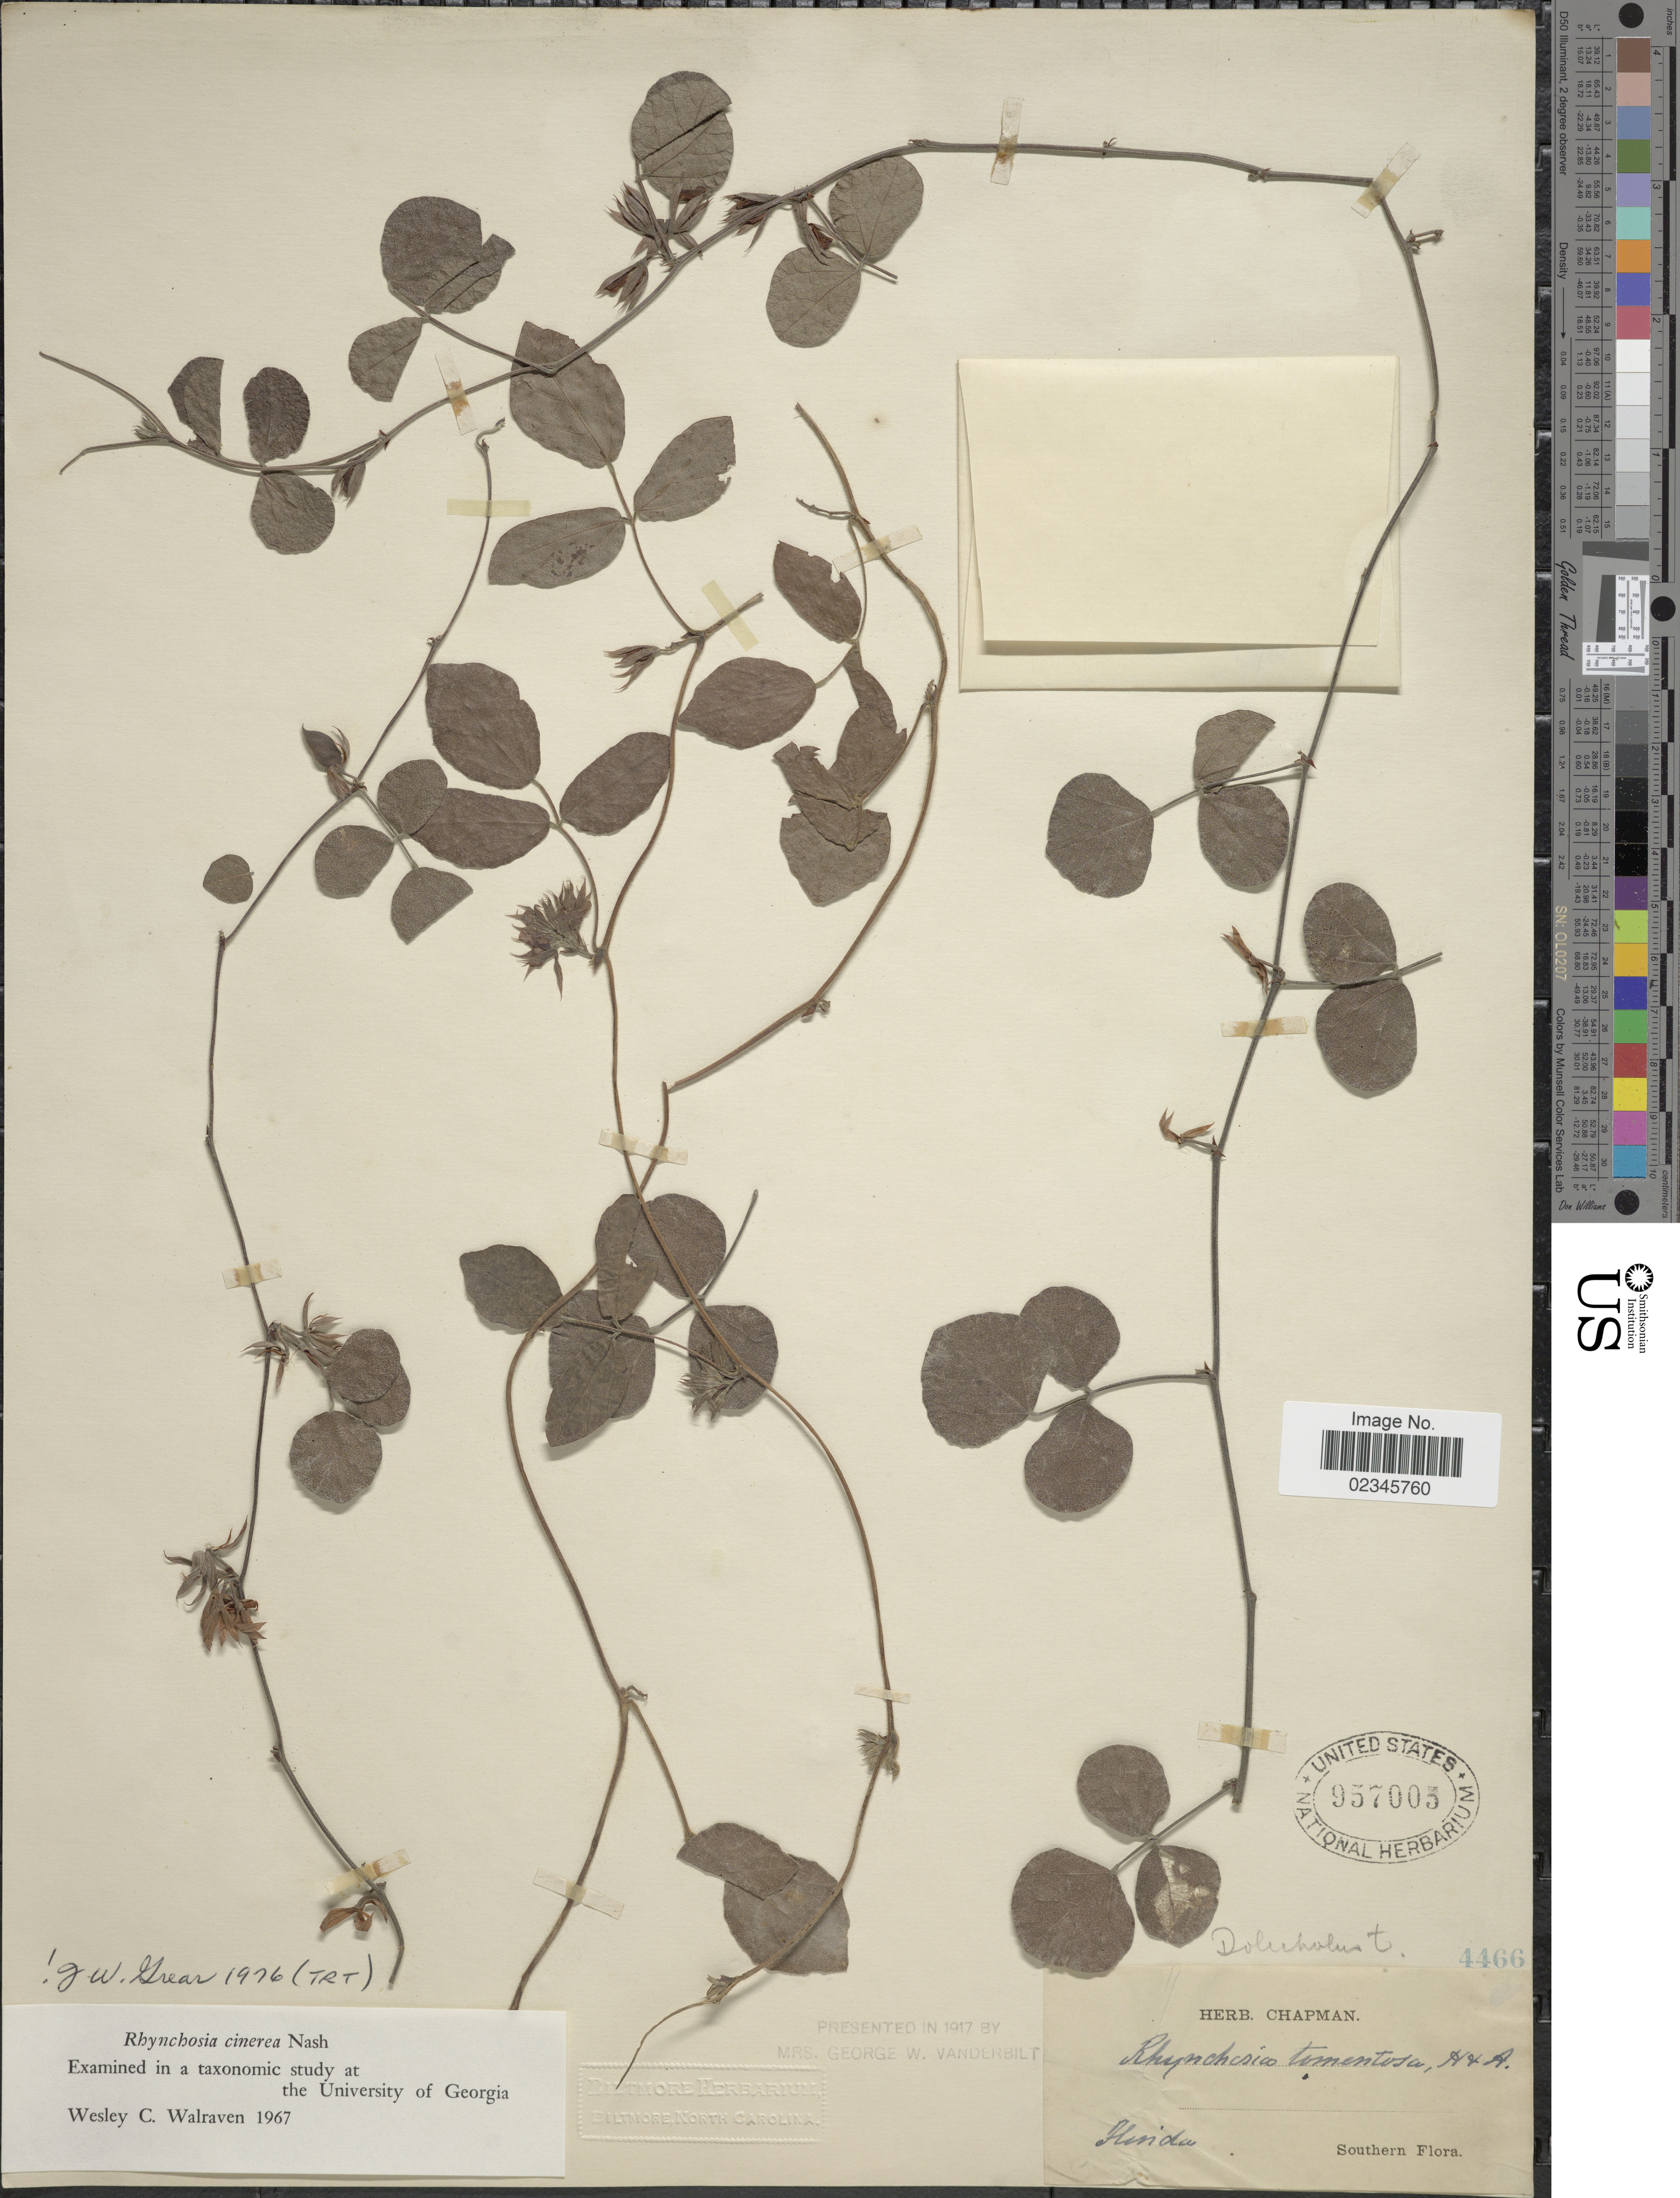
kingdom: Plantae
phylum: Tracheophyta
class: Magnoliopsida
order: Fabales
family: Fabaceae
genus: Cajanus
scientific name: Cajanus cinereus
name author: (F. Muell. ex Benth.) F. Muell.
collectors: ex herb. Chapman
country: United States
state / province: Florida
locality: Southern Flora.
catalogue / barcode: US 957003